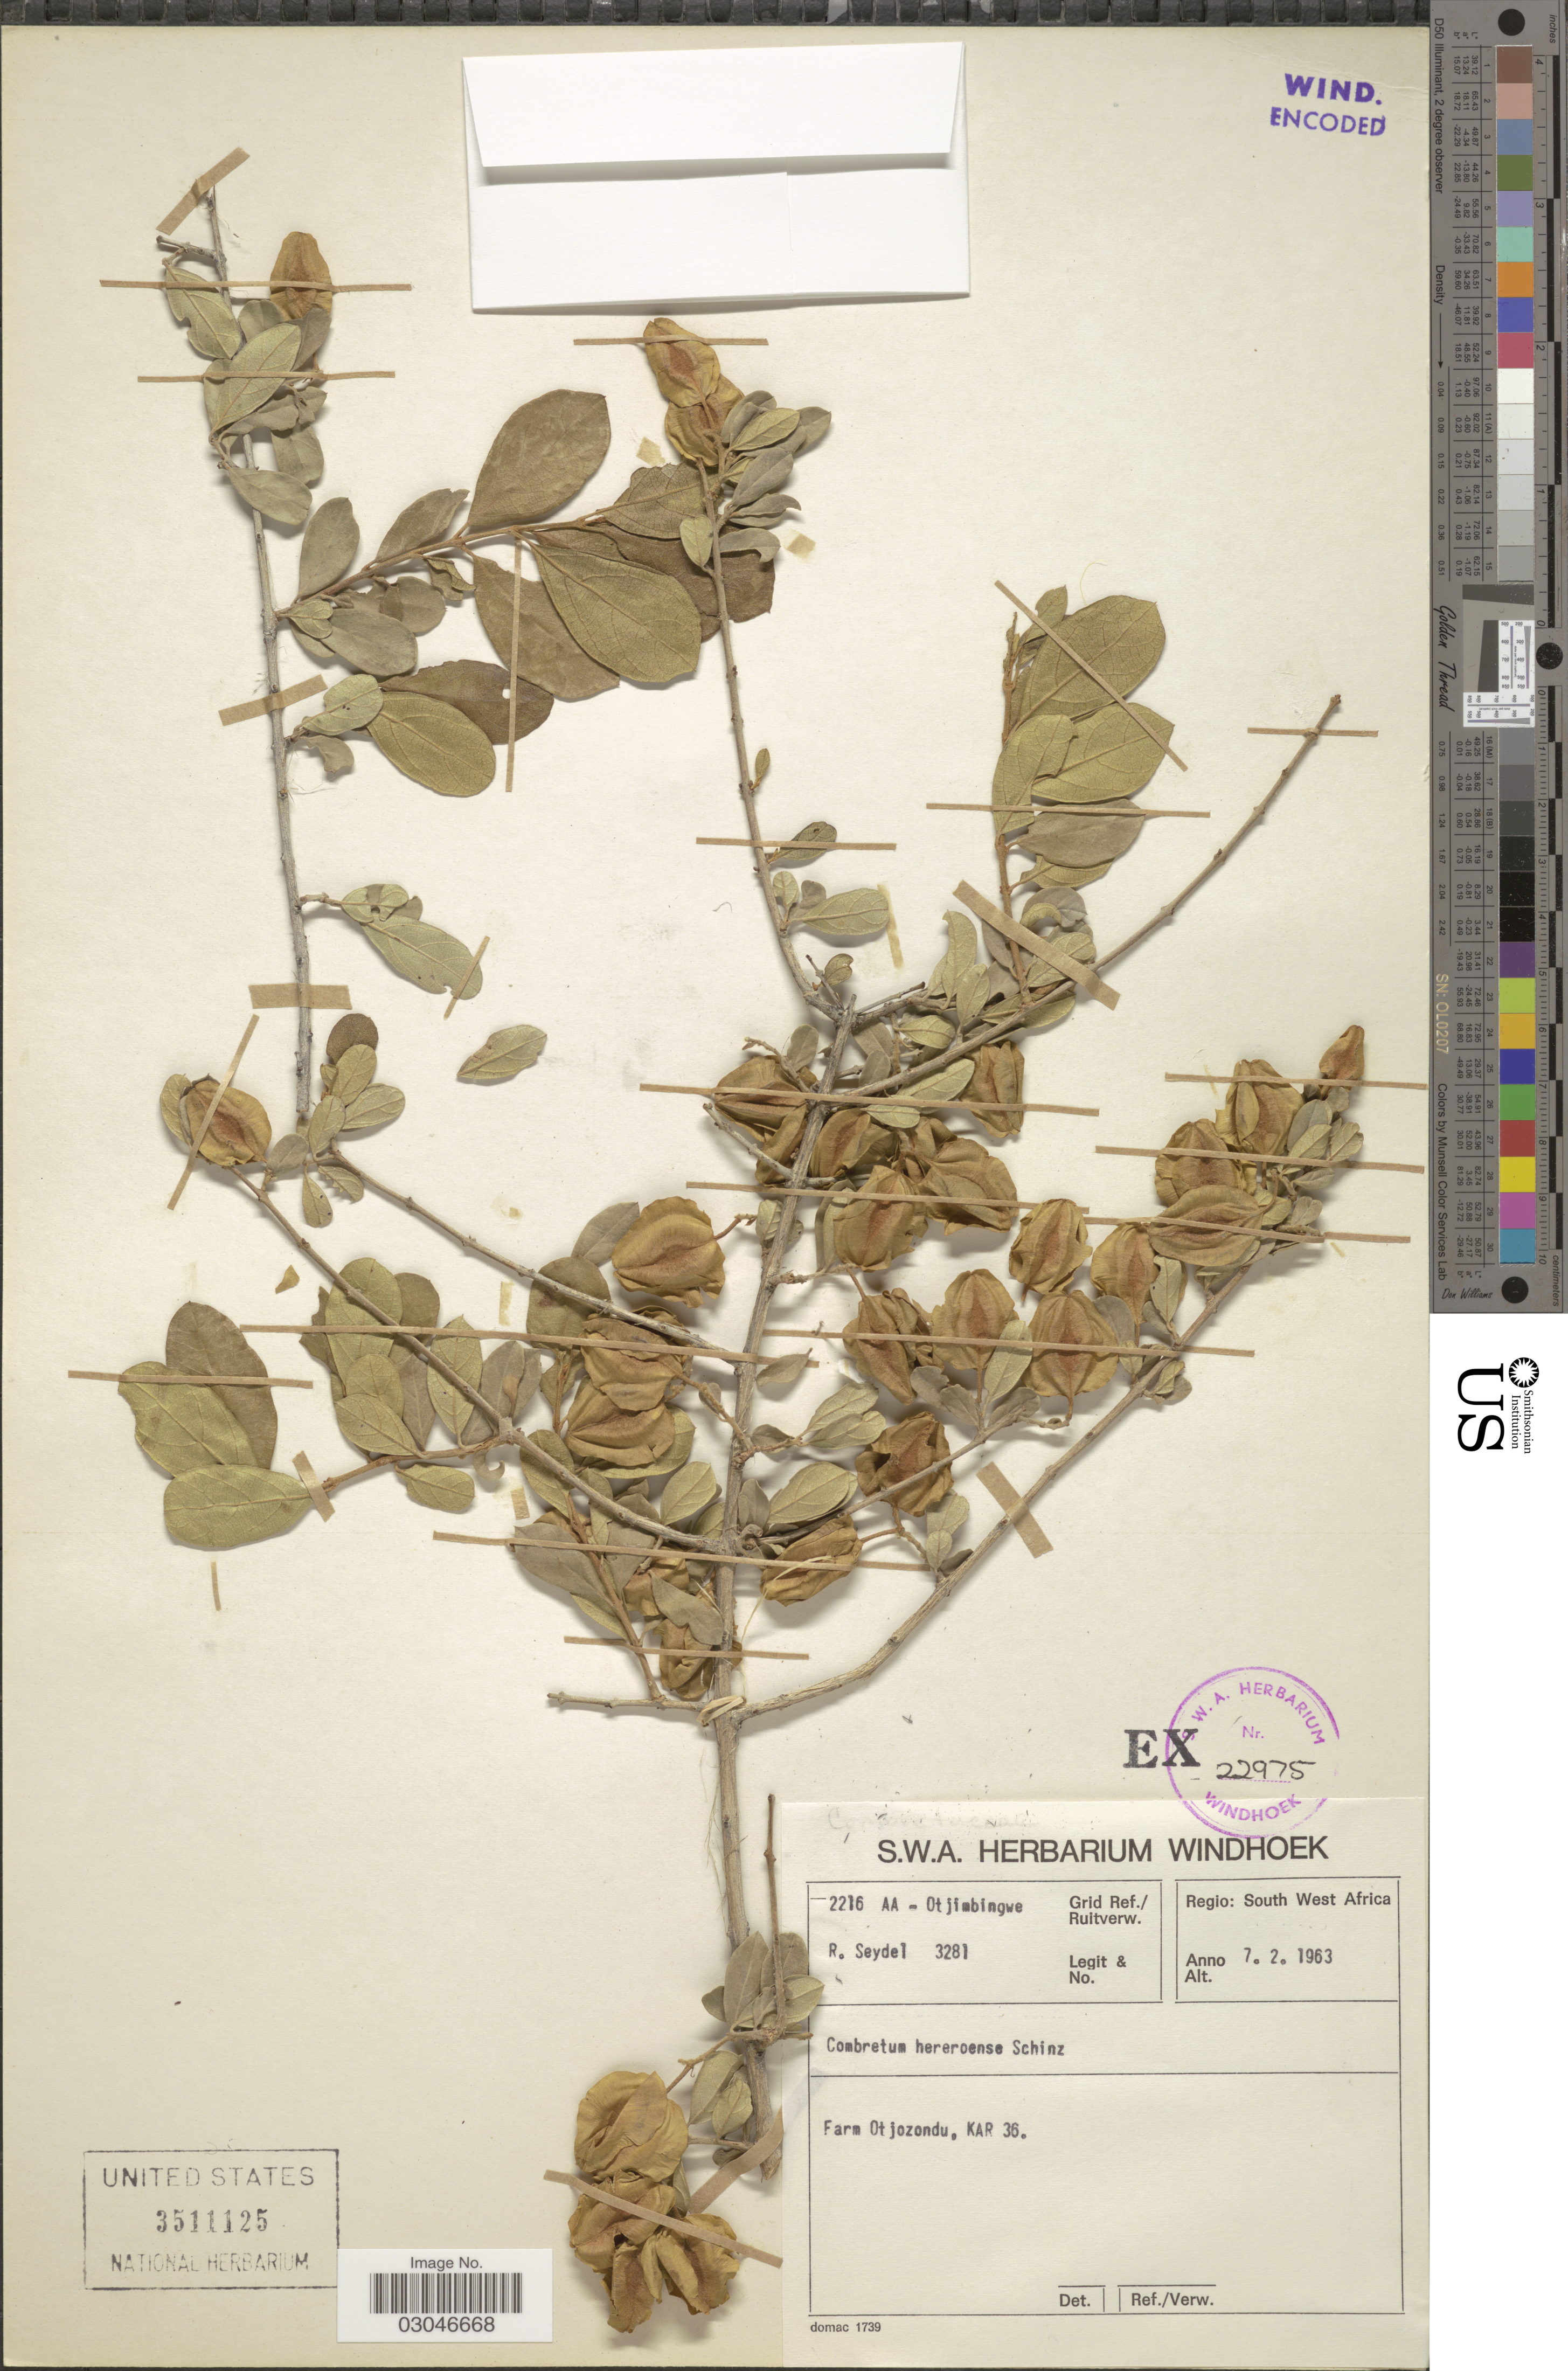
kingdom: Plantae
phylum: Tracheophyta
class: Magnoliopsida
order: Myrtales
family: Combretaceae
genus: Combretum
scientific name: Combretum hereroense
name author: Schinz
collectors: R. Seydel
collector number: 3281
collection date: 1963-02-07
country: Namibia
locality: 2216 AA - Otjimbingwe Grid Ref./ Ruitverw. Regio: South West Africa. Farm Otjozondu, KAR 36.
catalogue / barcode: US 3511125